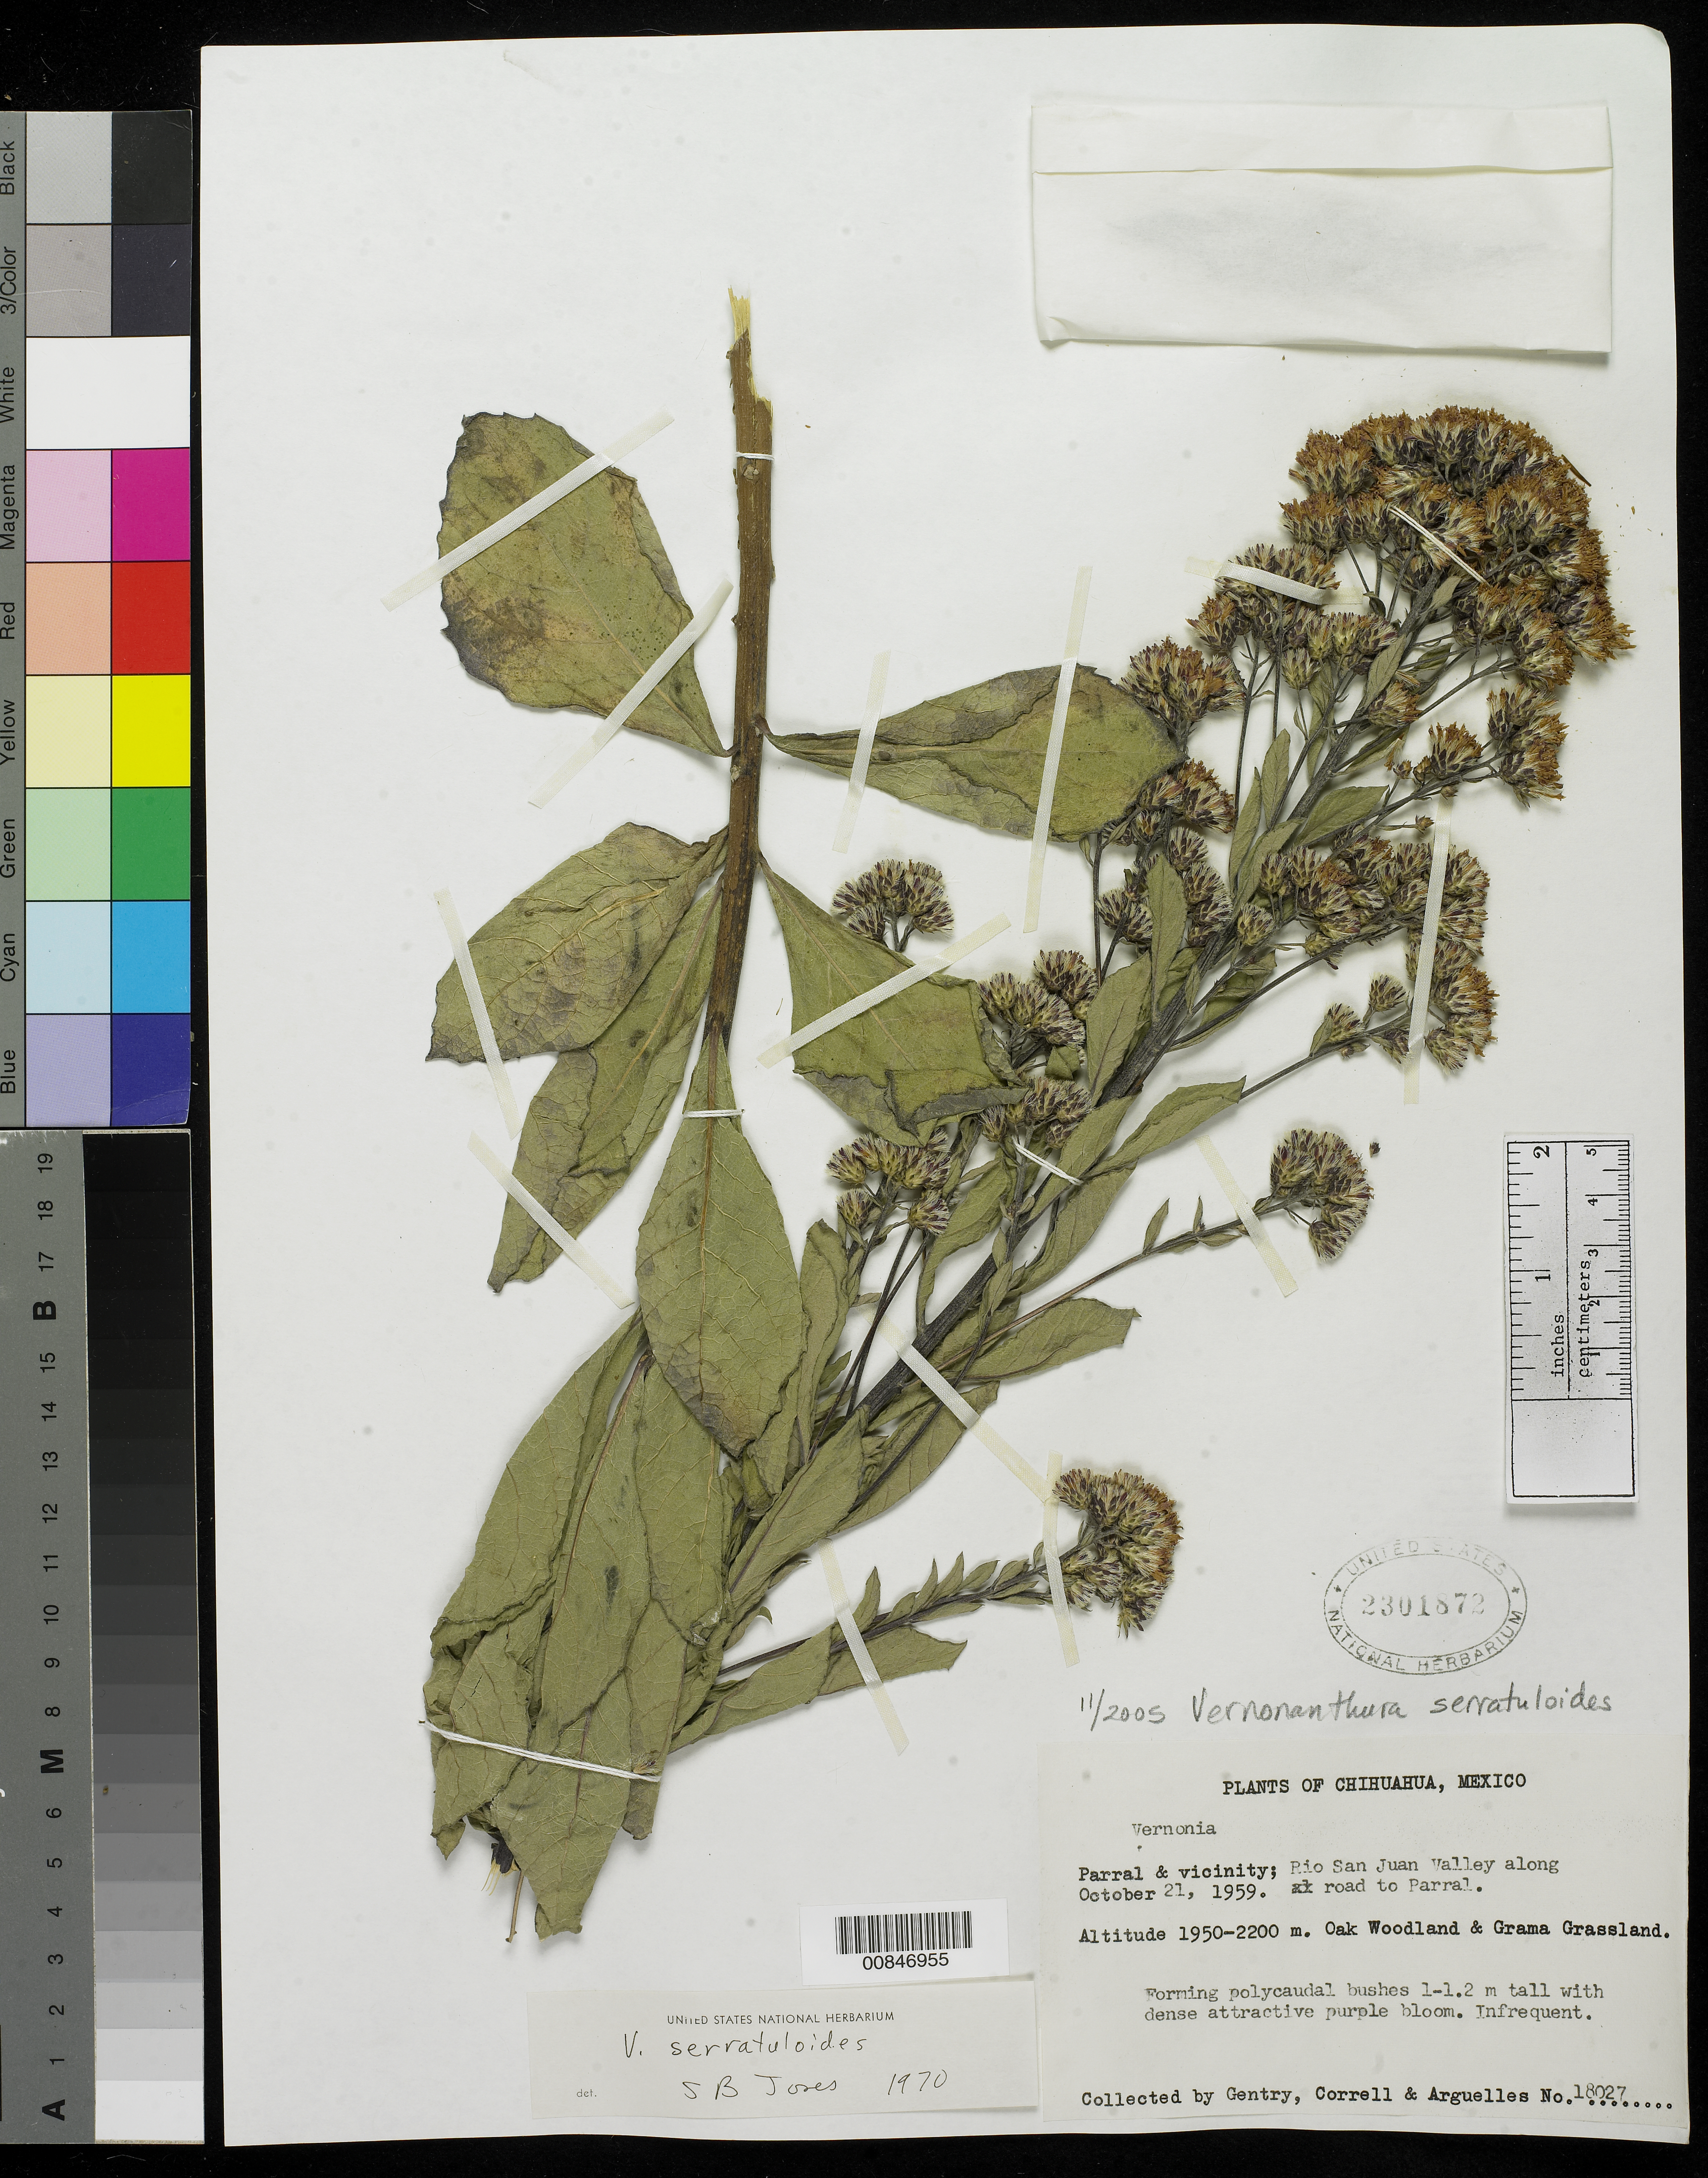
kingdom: Plantae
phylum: Tracheophyta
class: Magnoliopsida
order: Asterales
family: Asteraceae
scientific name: Vickianthus serratuloides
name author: (Kunth) H. Rob.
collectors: Gentry, --, -- Correll & Arguelles, --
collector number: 18027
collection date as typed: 21 Oct 1959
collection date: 1959-10-21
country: Mexico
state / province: Chihuahua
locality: Parral and vicinity. Río San Juan valley along road to Parral.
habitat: Oak Woodland & Grama Grassland.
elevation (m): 2200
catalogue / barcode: US 2301872